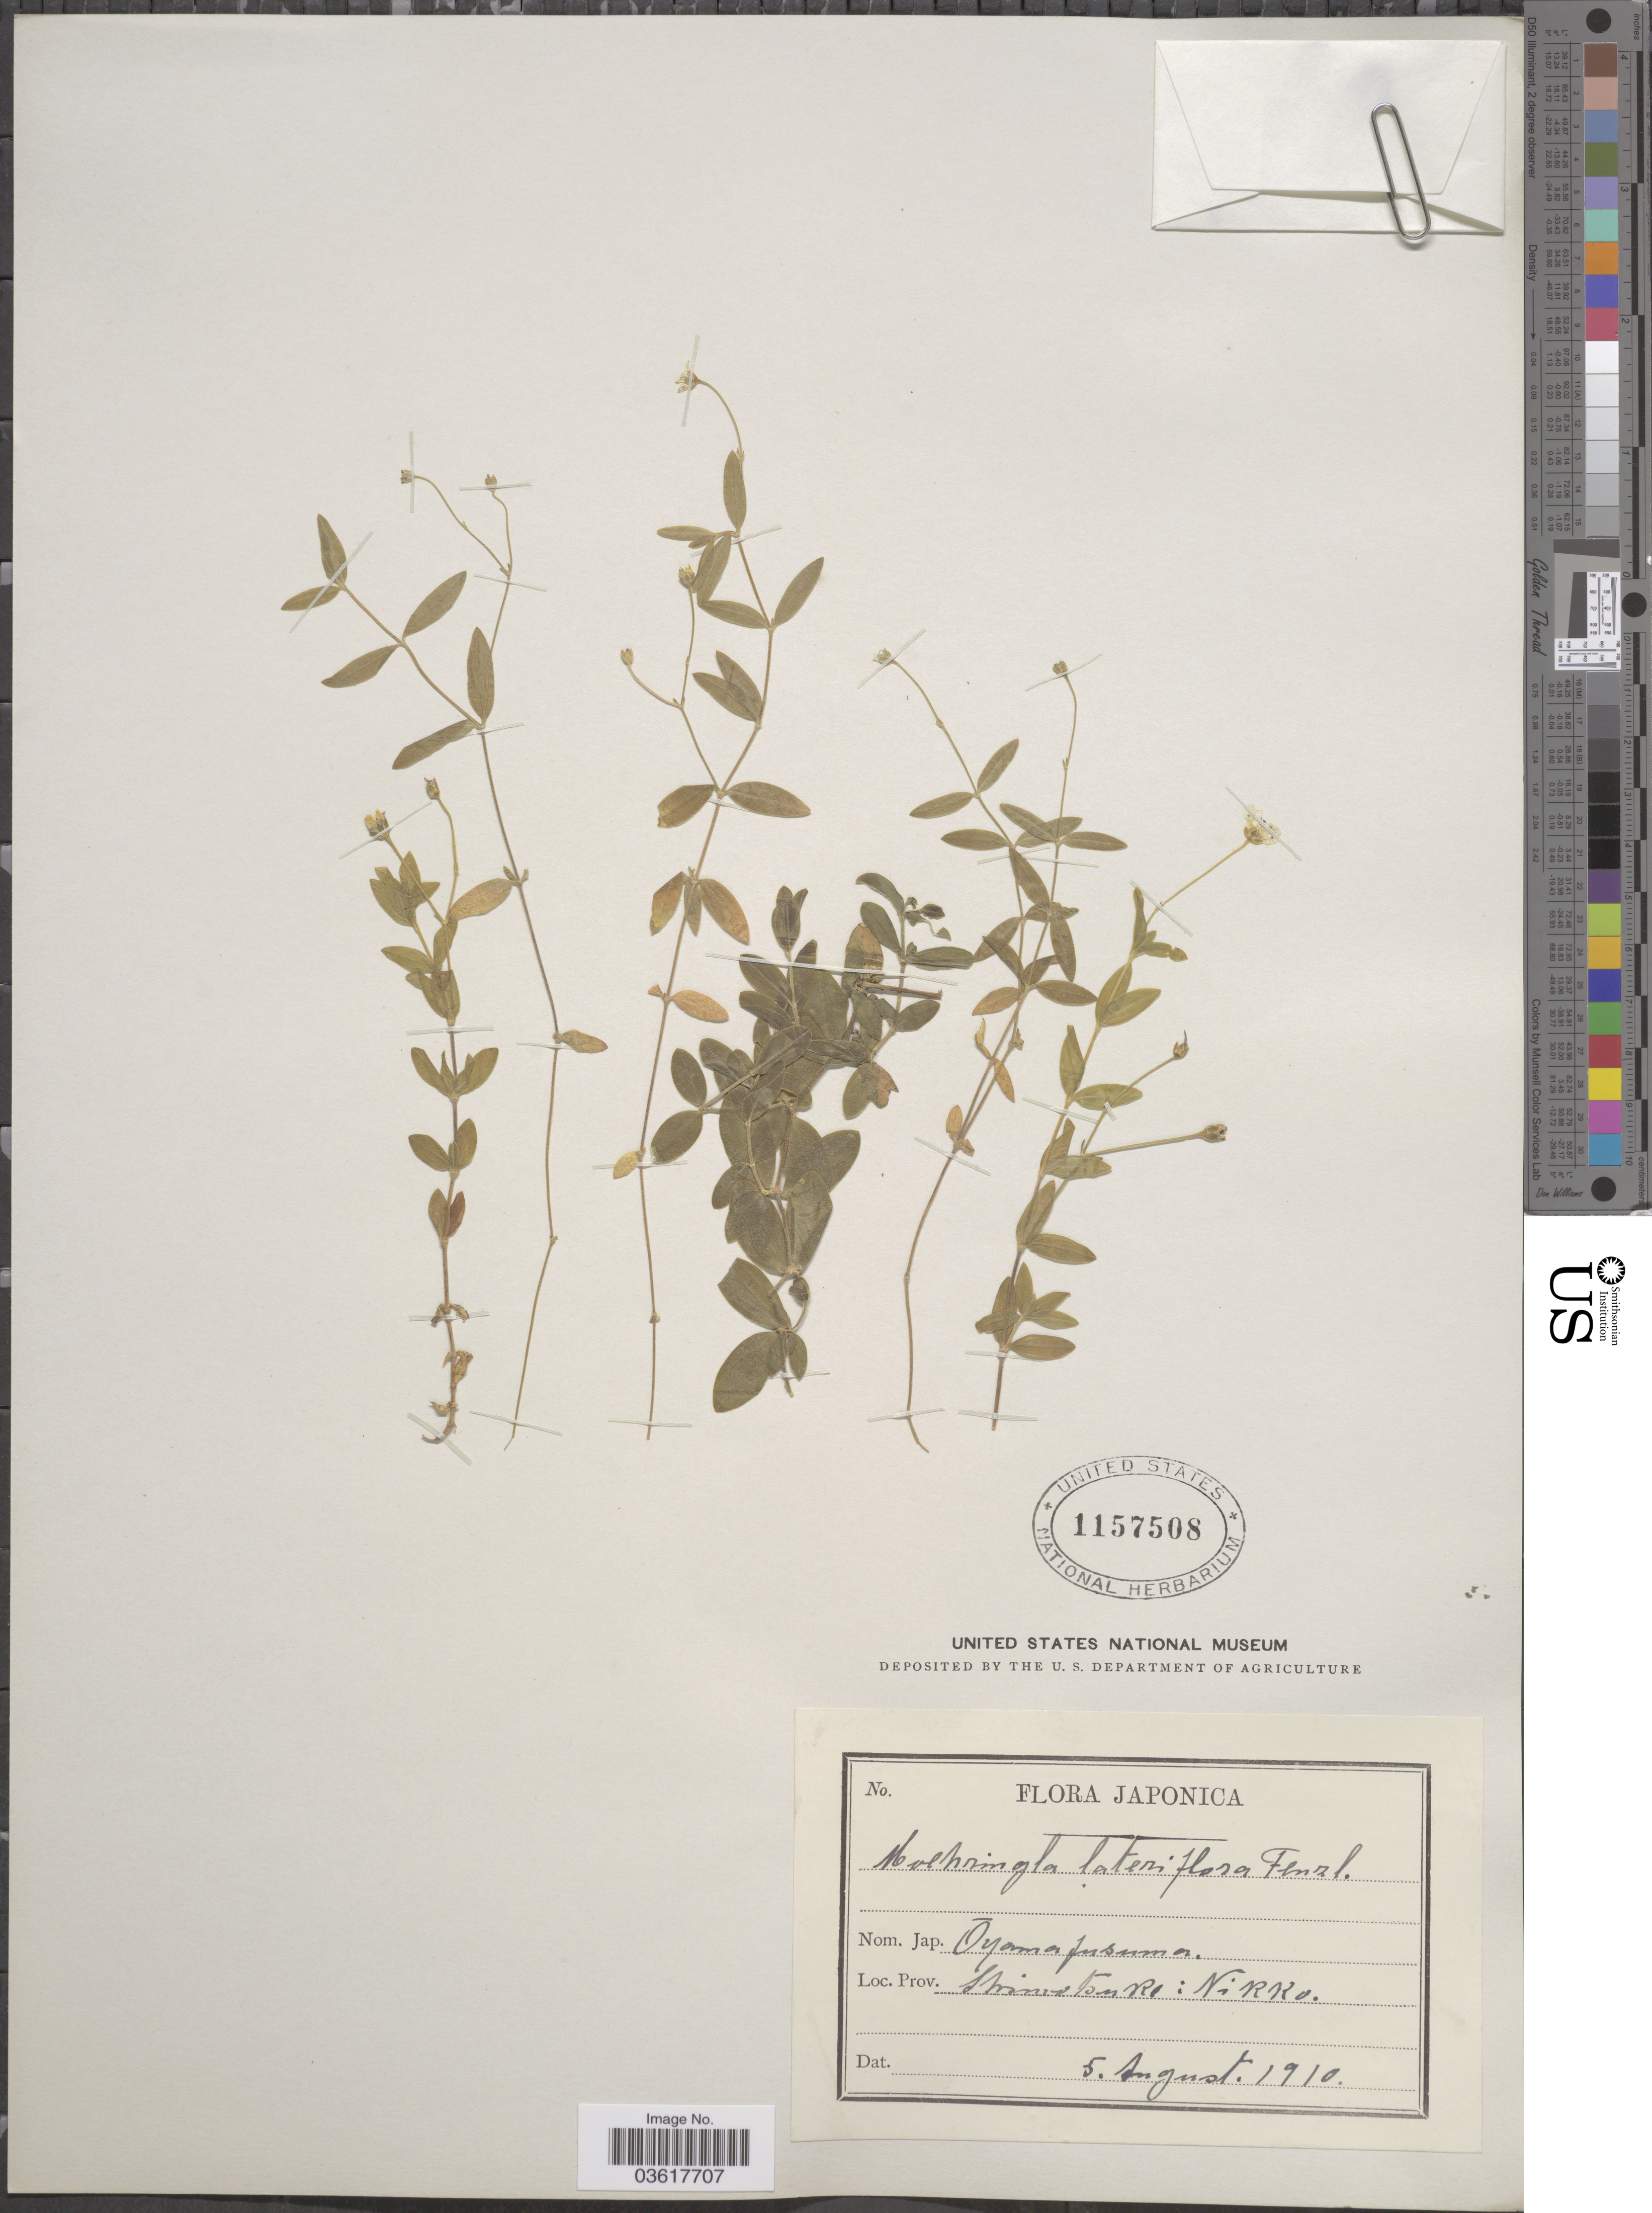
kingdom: Plantae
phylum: Tracheophyta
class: Magnoliopsida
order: Caryophyllales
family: Caryophyllaceae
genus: Moehringia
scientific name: Moehringia lateriflora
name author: (L.) Fenzl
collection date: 1910-08-05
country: Japan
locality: Prov. Shimotsuki: Nikko.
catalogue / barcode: US 1157508